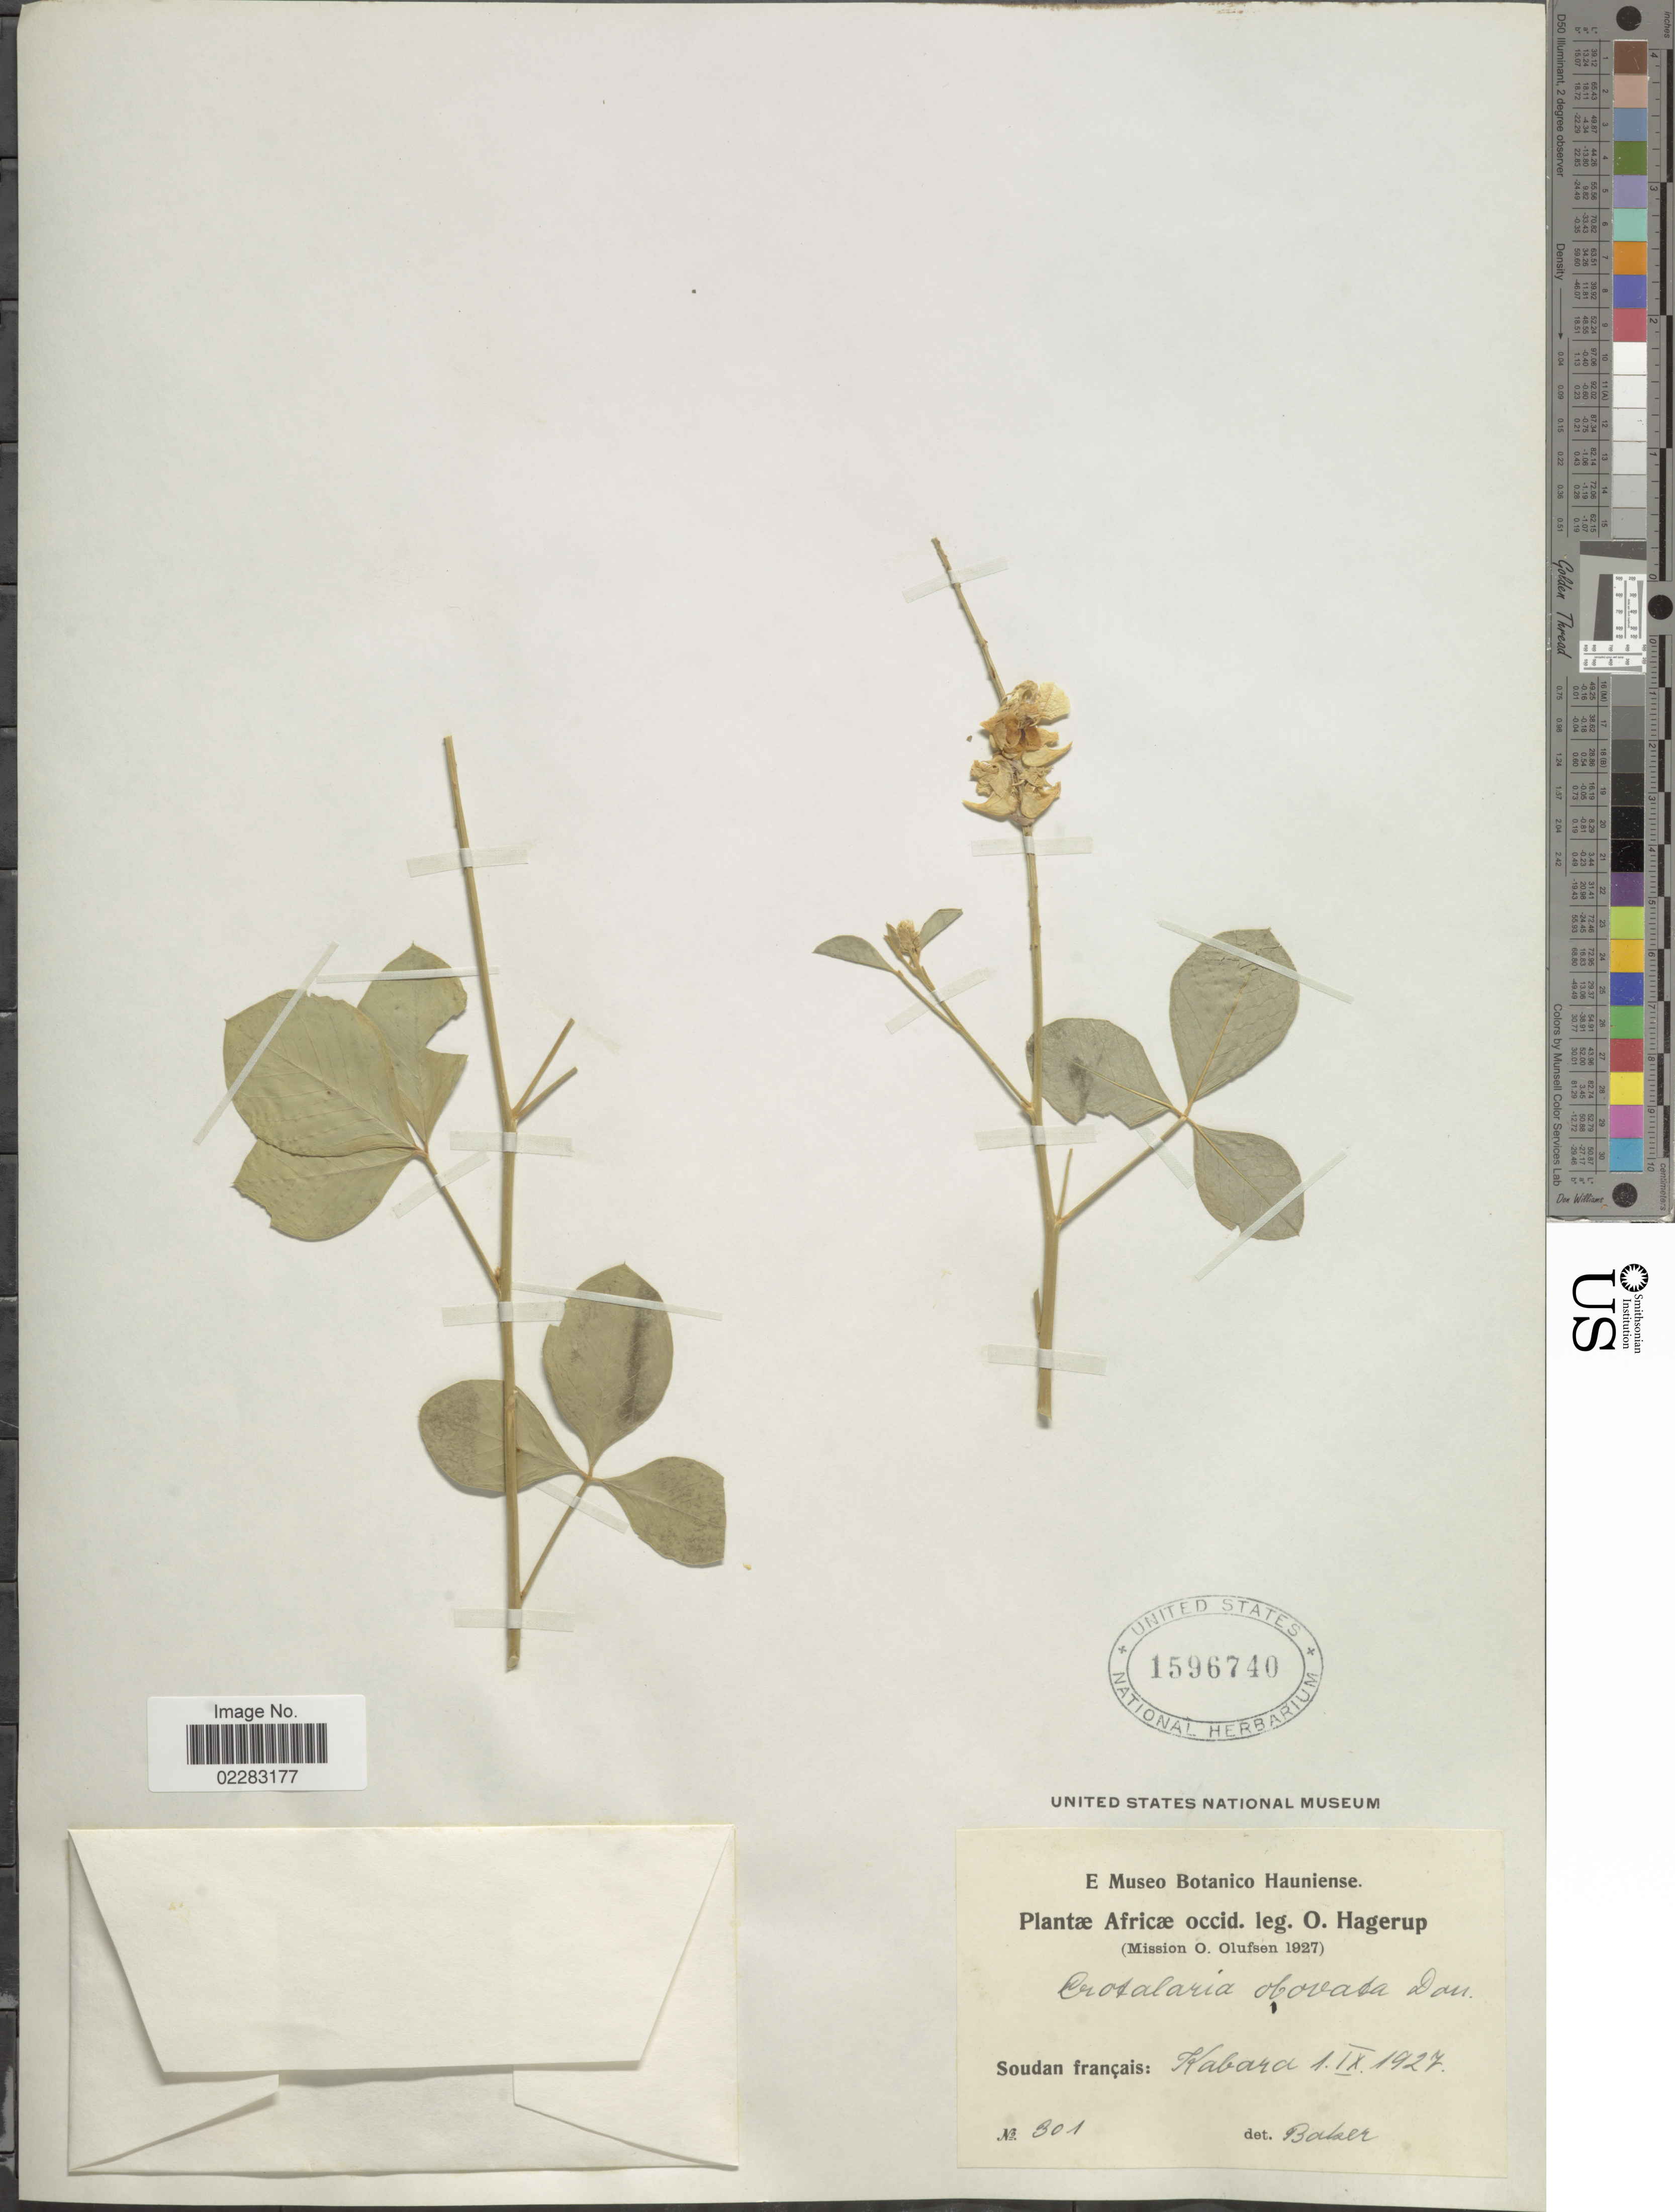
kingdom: Plantae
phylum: Tracheophyta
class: Magnoliopsida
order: Fabales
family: Fabaceae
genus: Crotalaria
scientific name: Crotalaria obovata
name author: G. Don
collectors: O. Hagerup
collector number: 301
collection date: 1927-09-01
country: Mali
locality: Africae occid., Soudan francais: Kabara.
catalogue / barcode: US 1596740